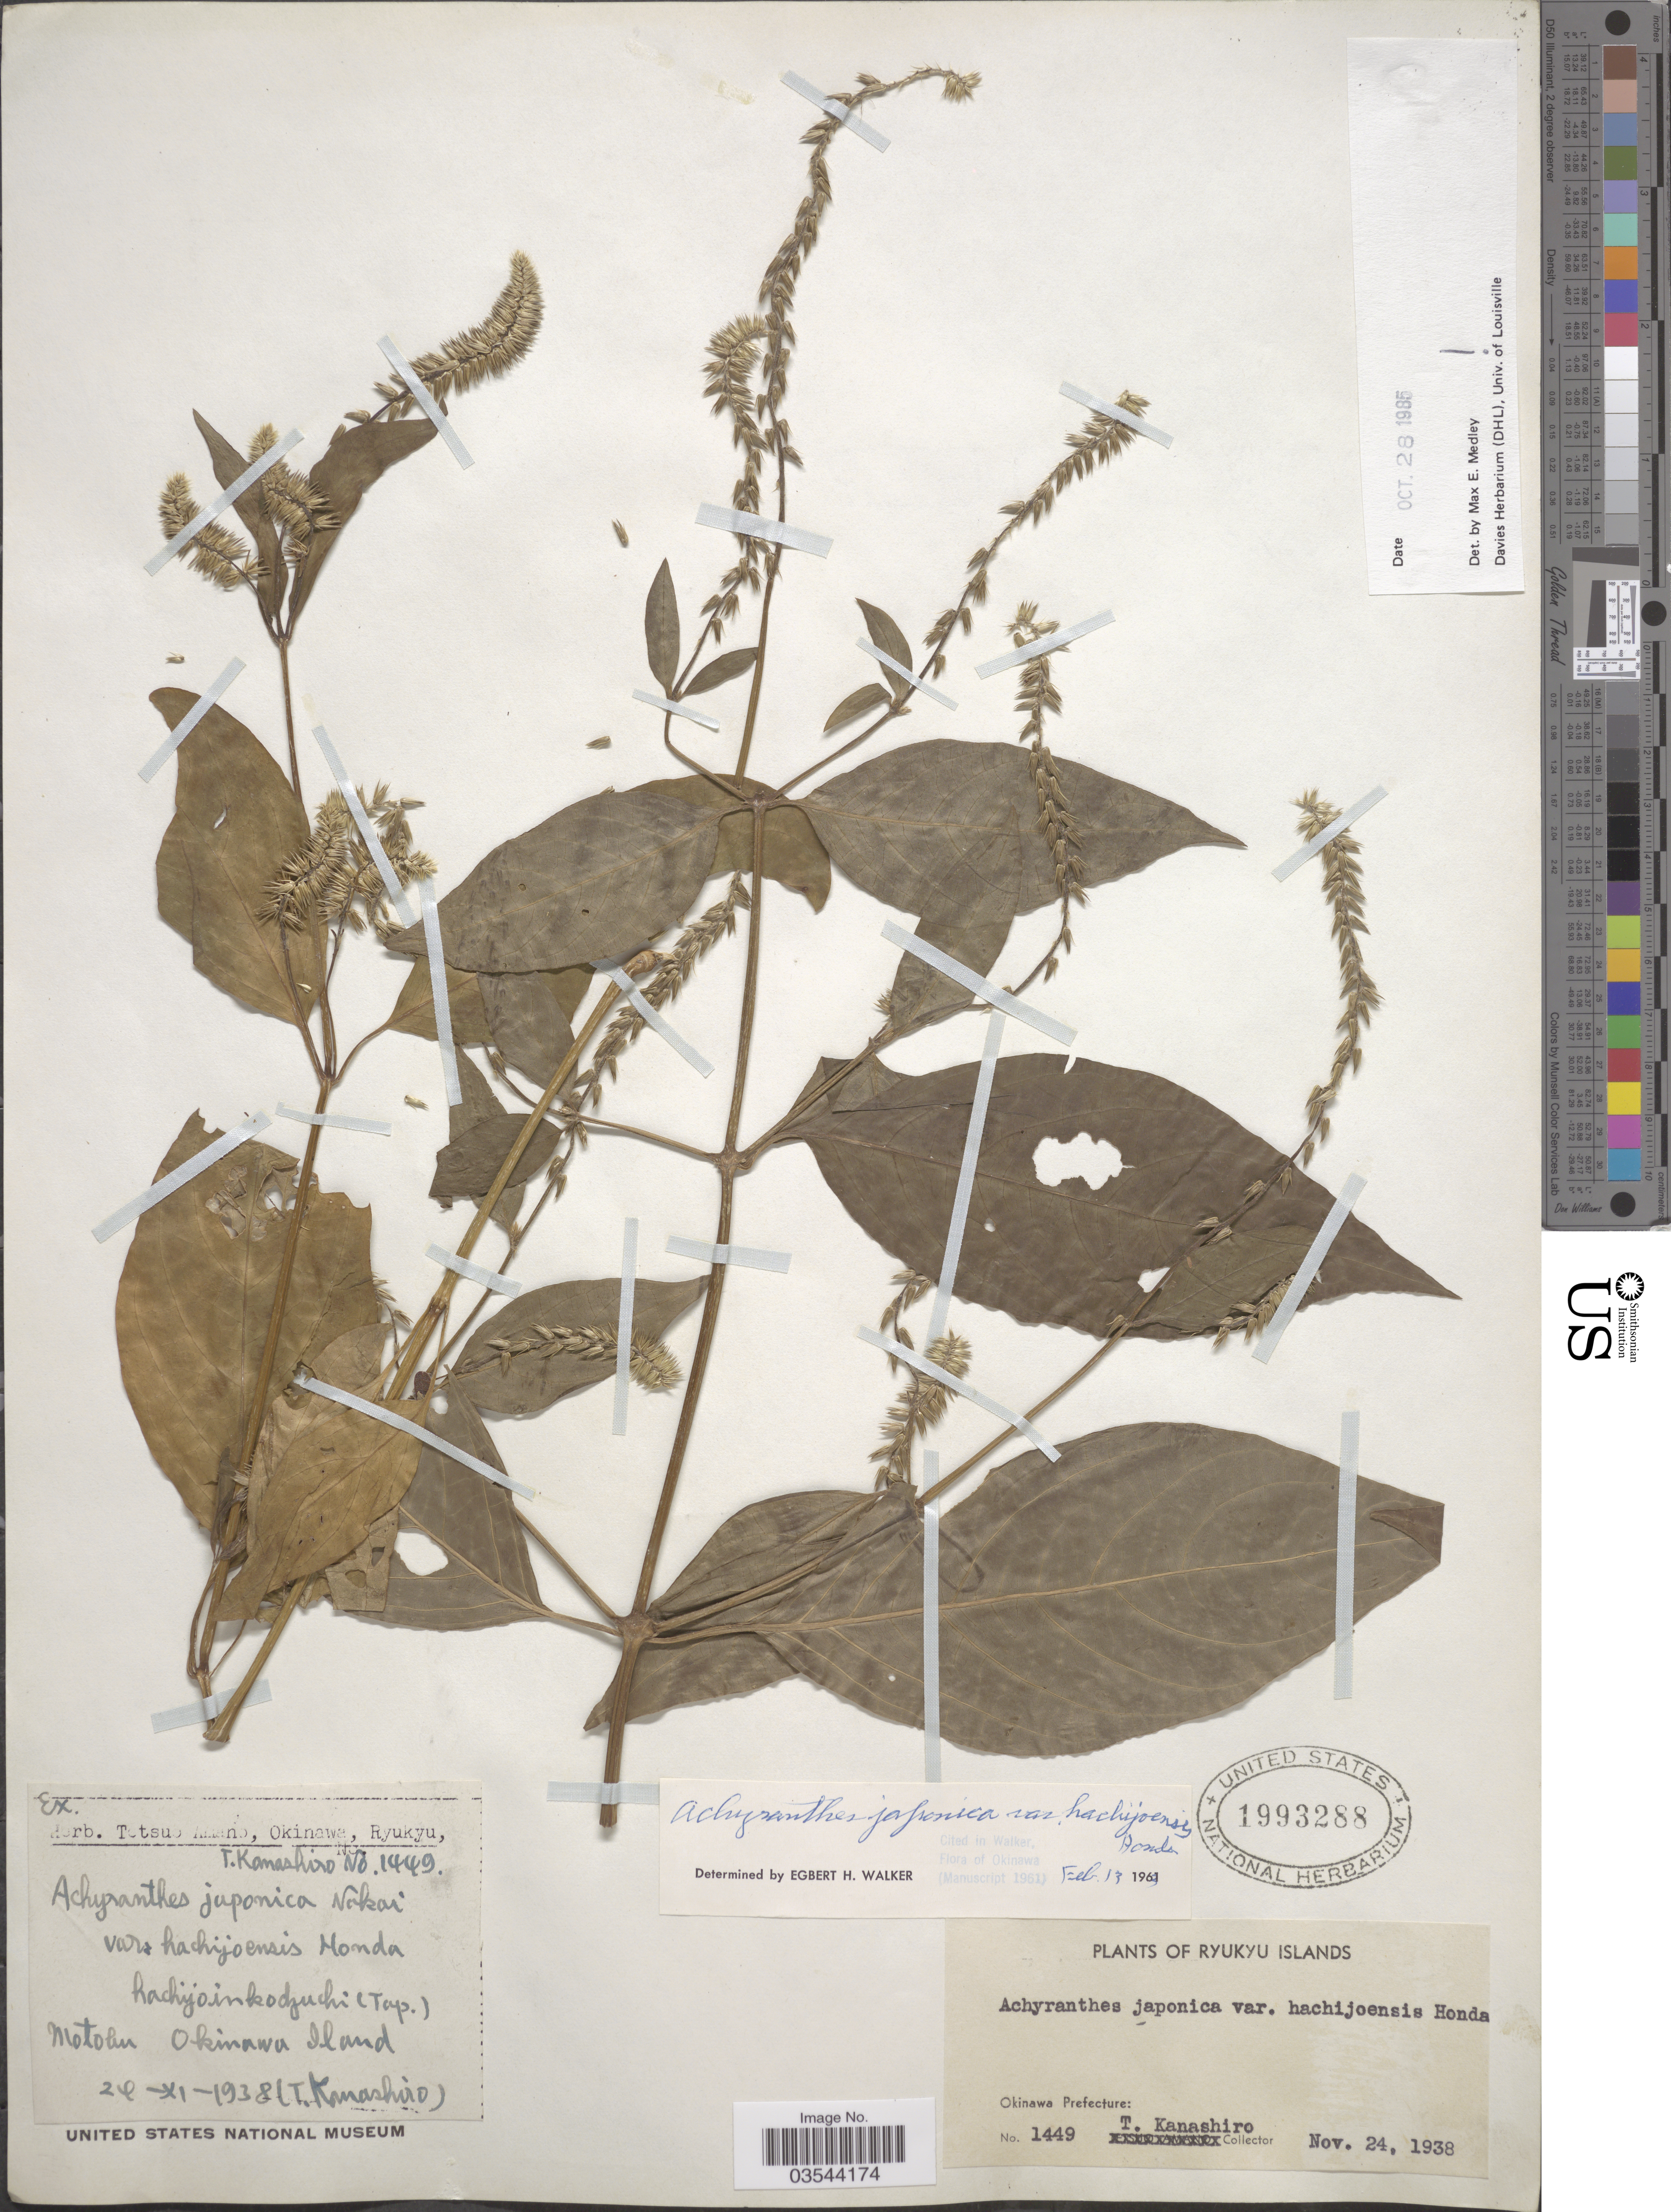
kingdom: Plantae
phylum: Tracheophyta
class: Magnoliopsida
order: Caryophyllales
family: Amaranthaceae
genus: Achyranthes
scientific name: Achyranthes japonica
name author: (Miq.) Nakai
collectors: T. Kanashiro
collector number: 1449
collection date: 1938-11-24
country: Japan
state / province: Okinawa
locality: Ryukyu Islands. Okinawa Prefecture. Motobu Okinawa Iland.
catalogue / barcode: US 1993288